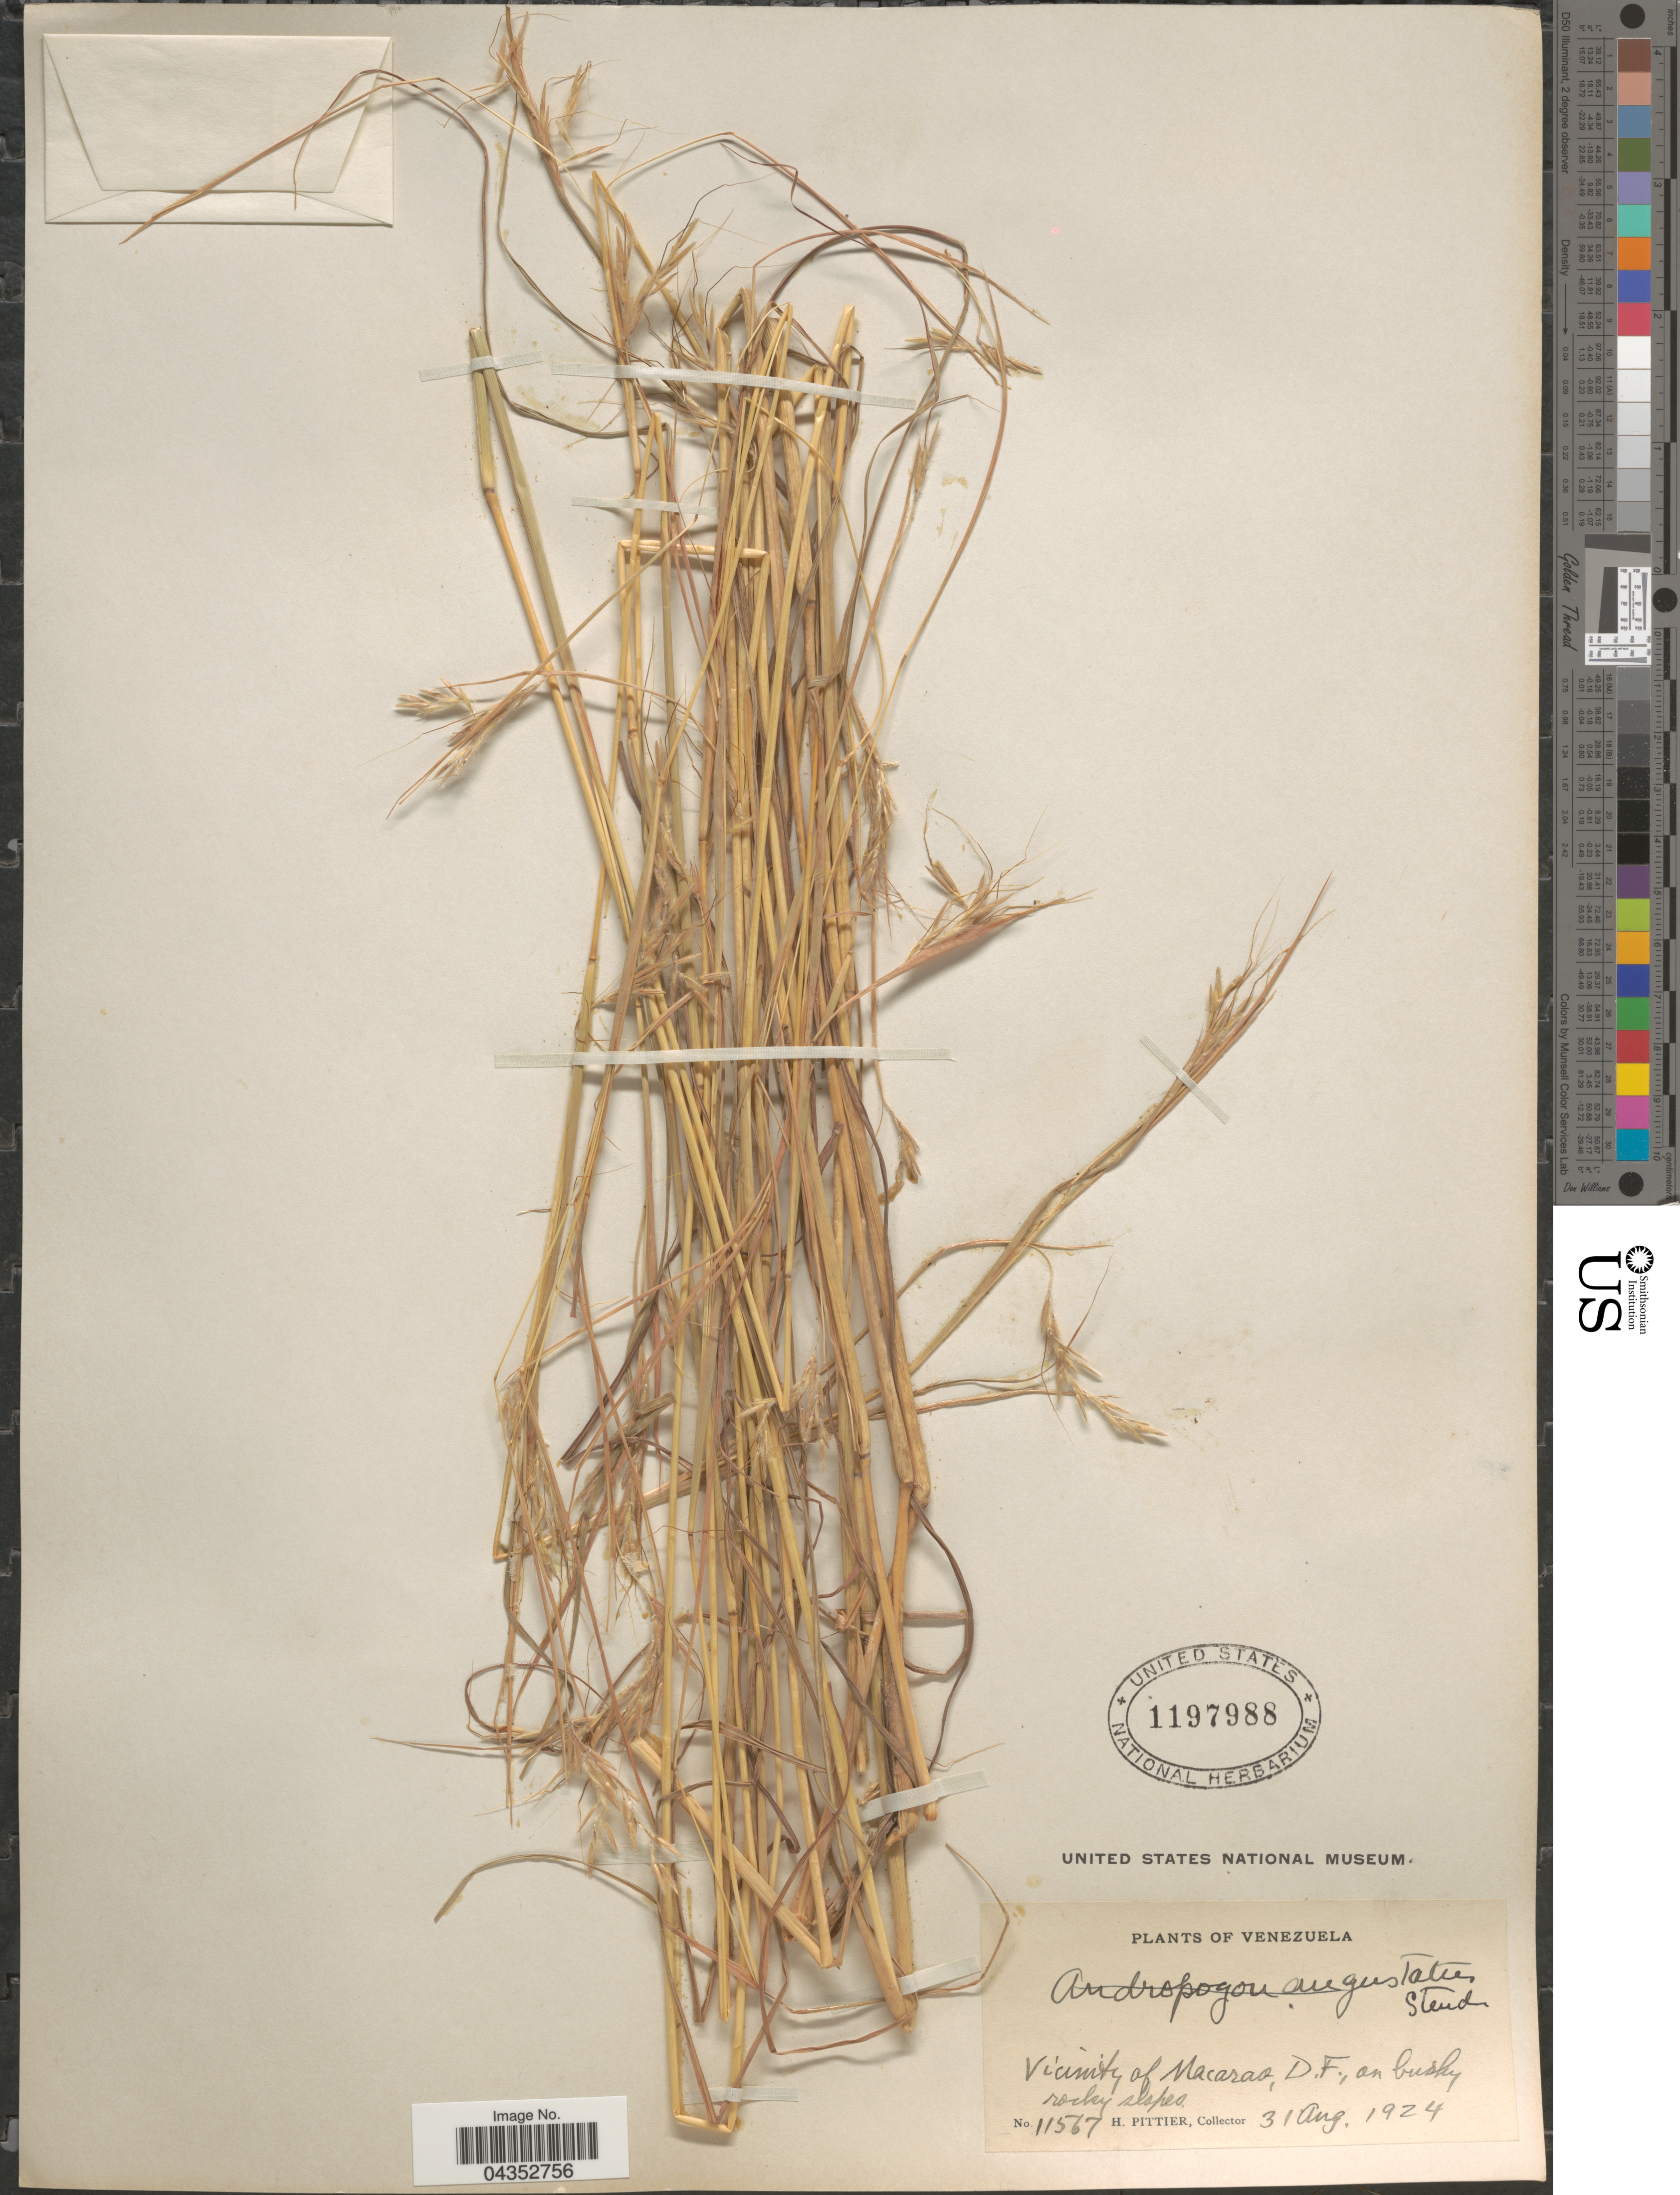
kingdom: Plantae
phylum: Tracheophyta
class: Liliopsida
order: Poales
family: Poaceae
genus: Hyparrhenia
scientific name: Hyparrhenia hirta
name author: (L.) Stapf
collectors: H. F. Pittier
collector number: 11567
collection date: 1924-08-31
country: Venezuela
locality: Vicinity of Macarao, D. F.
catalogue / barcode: US 1197988